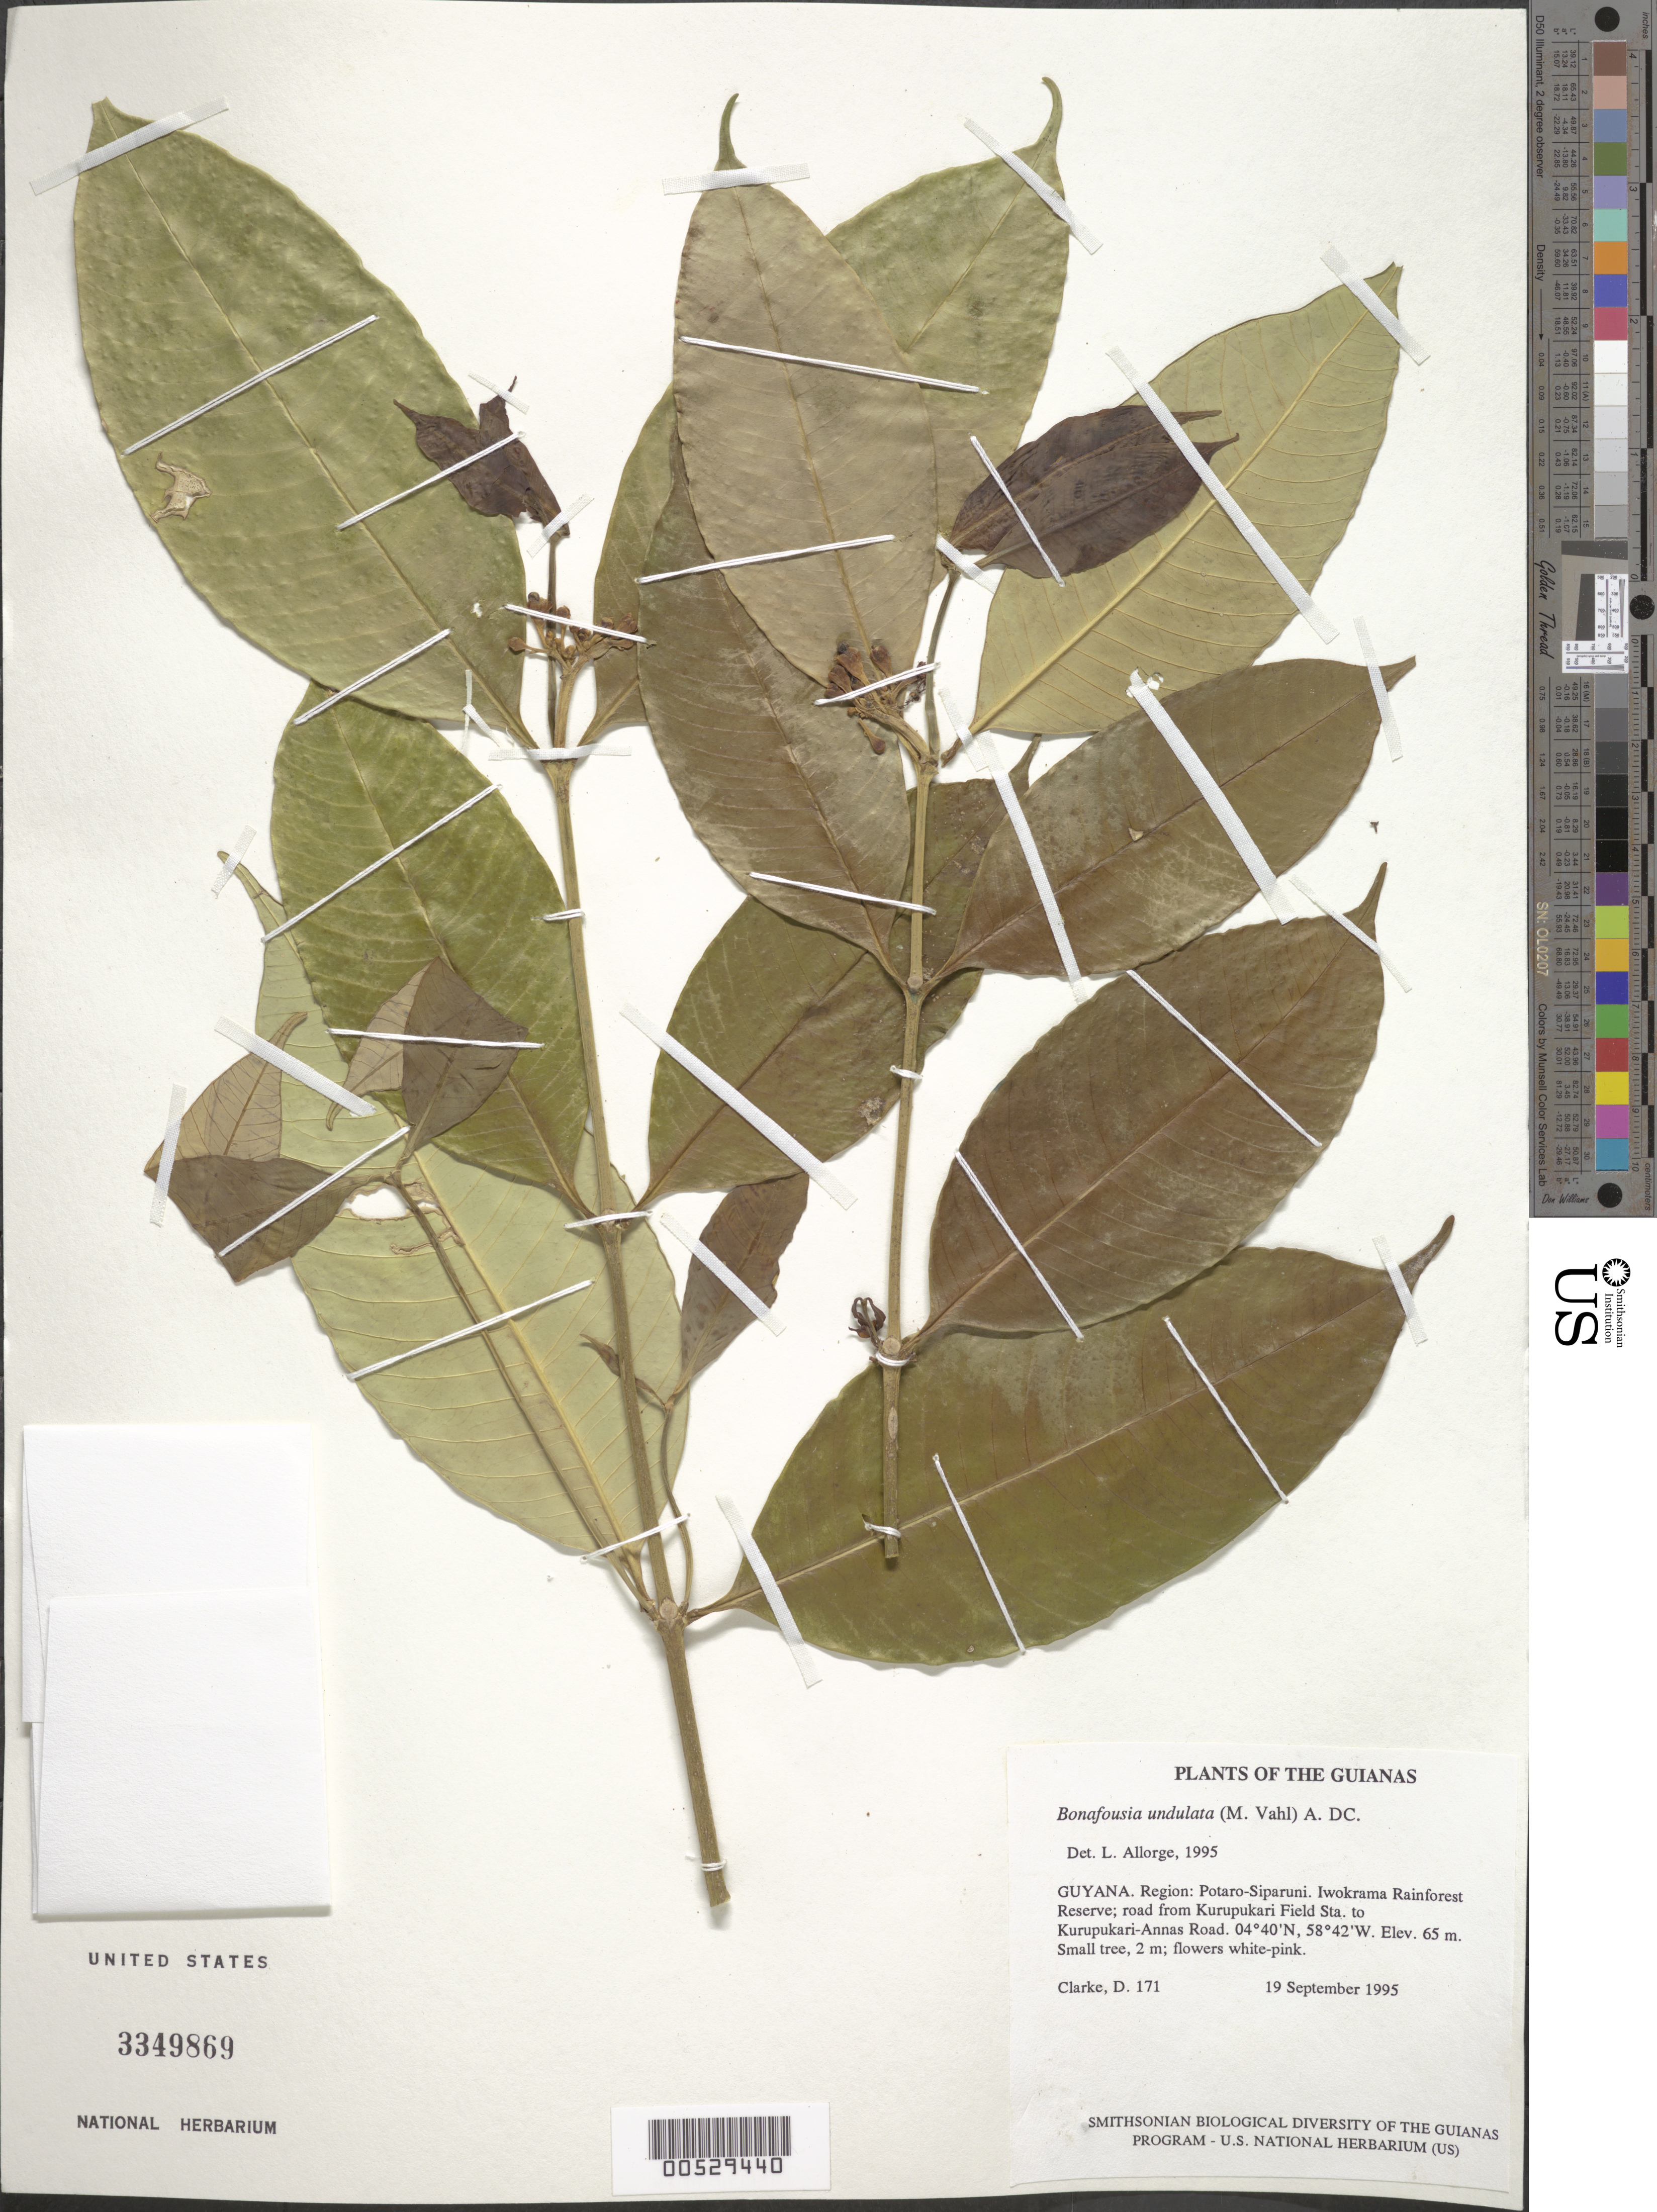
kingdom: Plantae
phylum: Tracheophyta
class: Magnoliopsida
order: Gentianales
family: Apocynaceae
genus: Bonafousia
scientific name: Bonafousia undulata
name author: (Vahl) A. DC.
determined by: Allorge, L.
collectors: H. D. Clarke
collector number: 171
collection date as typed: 19 September 1995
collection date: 1995-09-19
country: Guyana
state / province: Potaro-Siparuni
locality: Iwokrama Rainforest Reserve; road from Kurupukari Field Sta. to Kurupukari-Annas Road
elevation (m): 65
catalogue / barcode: US 3349869